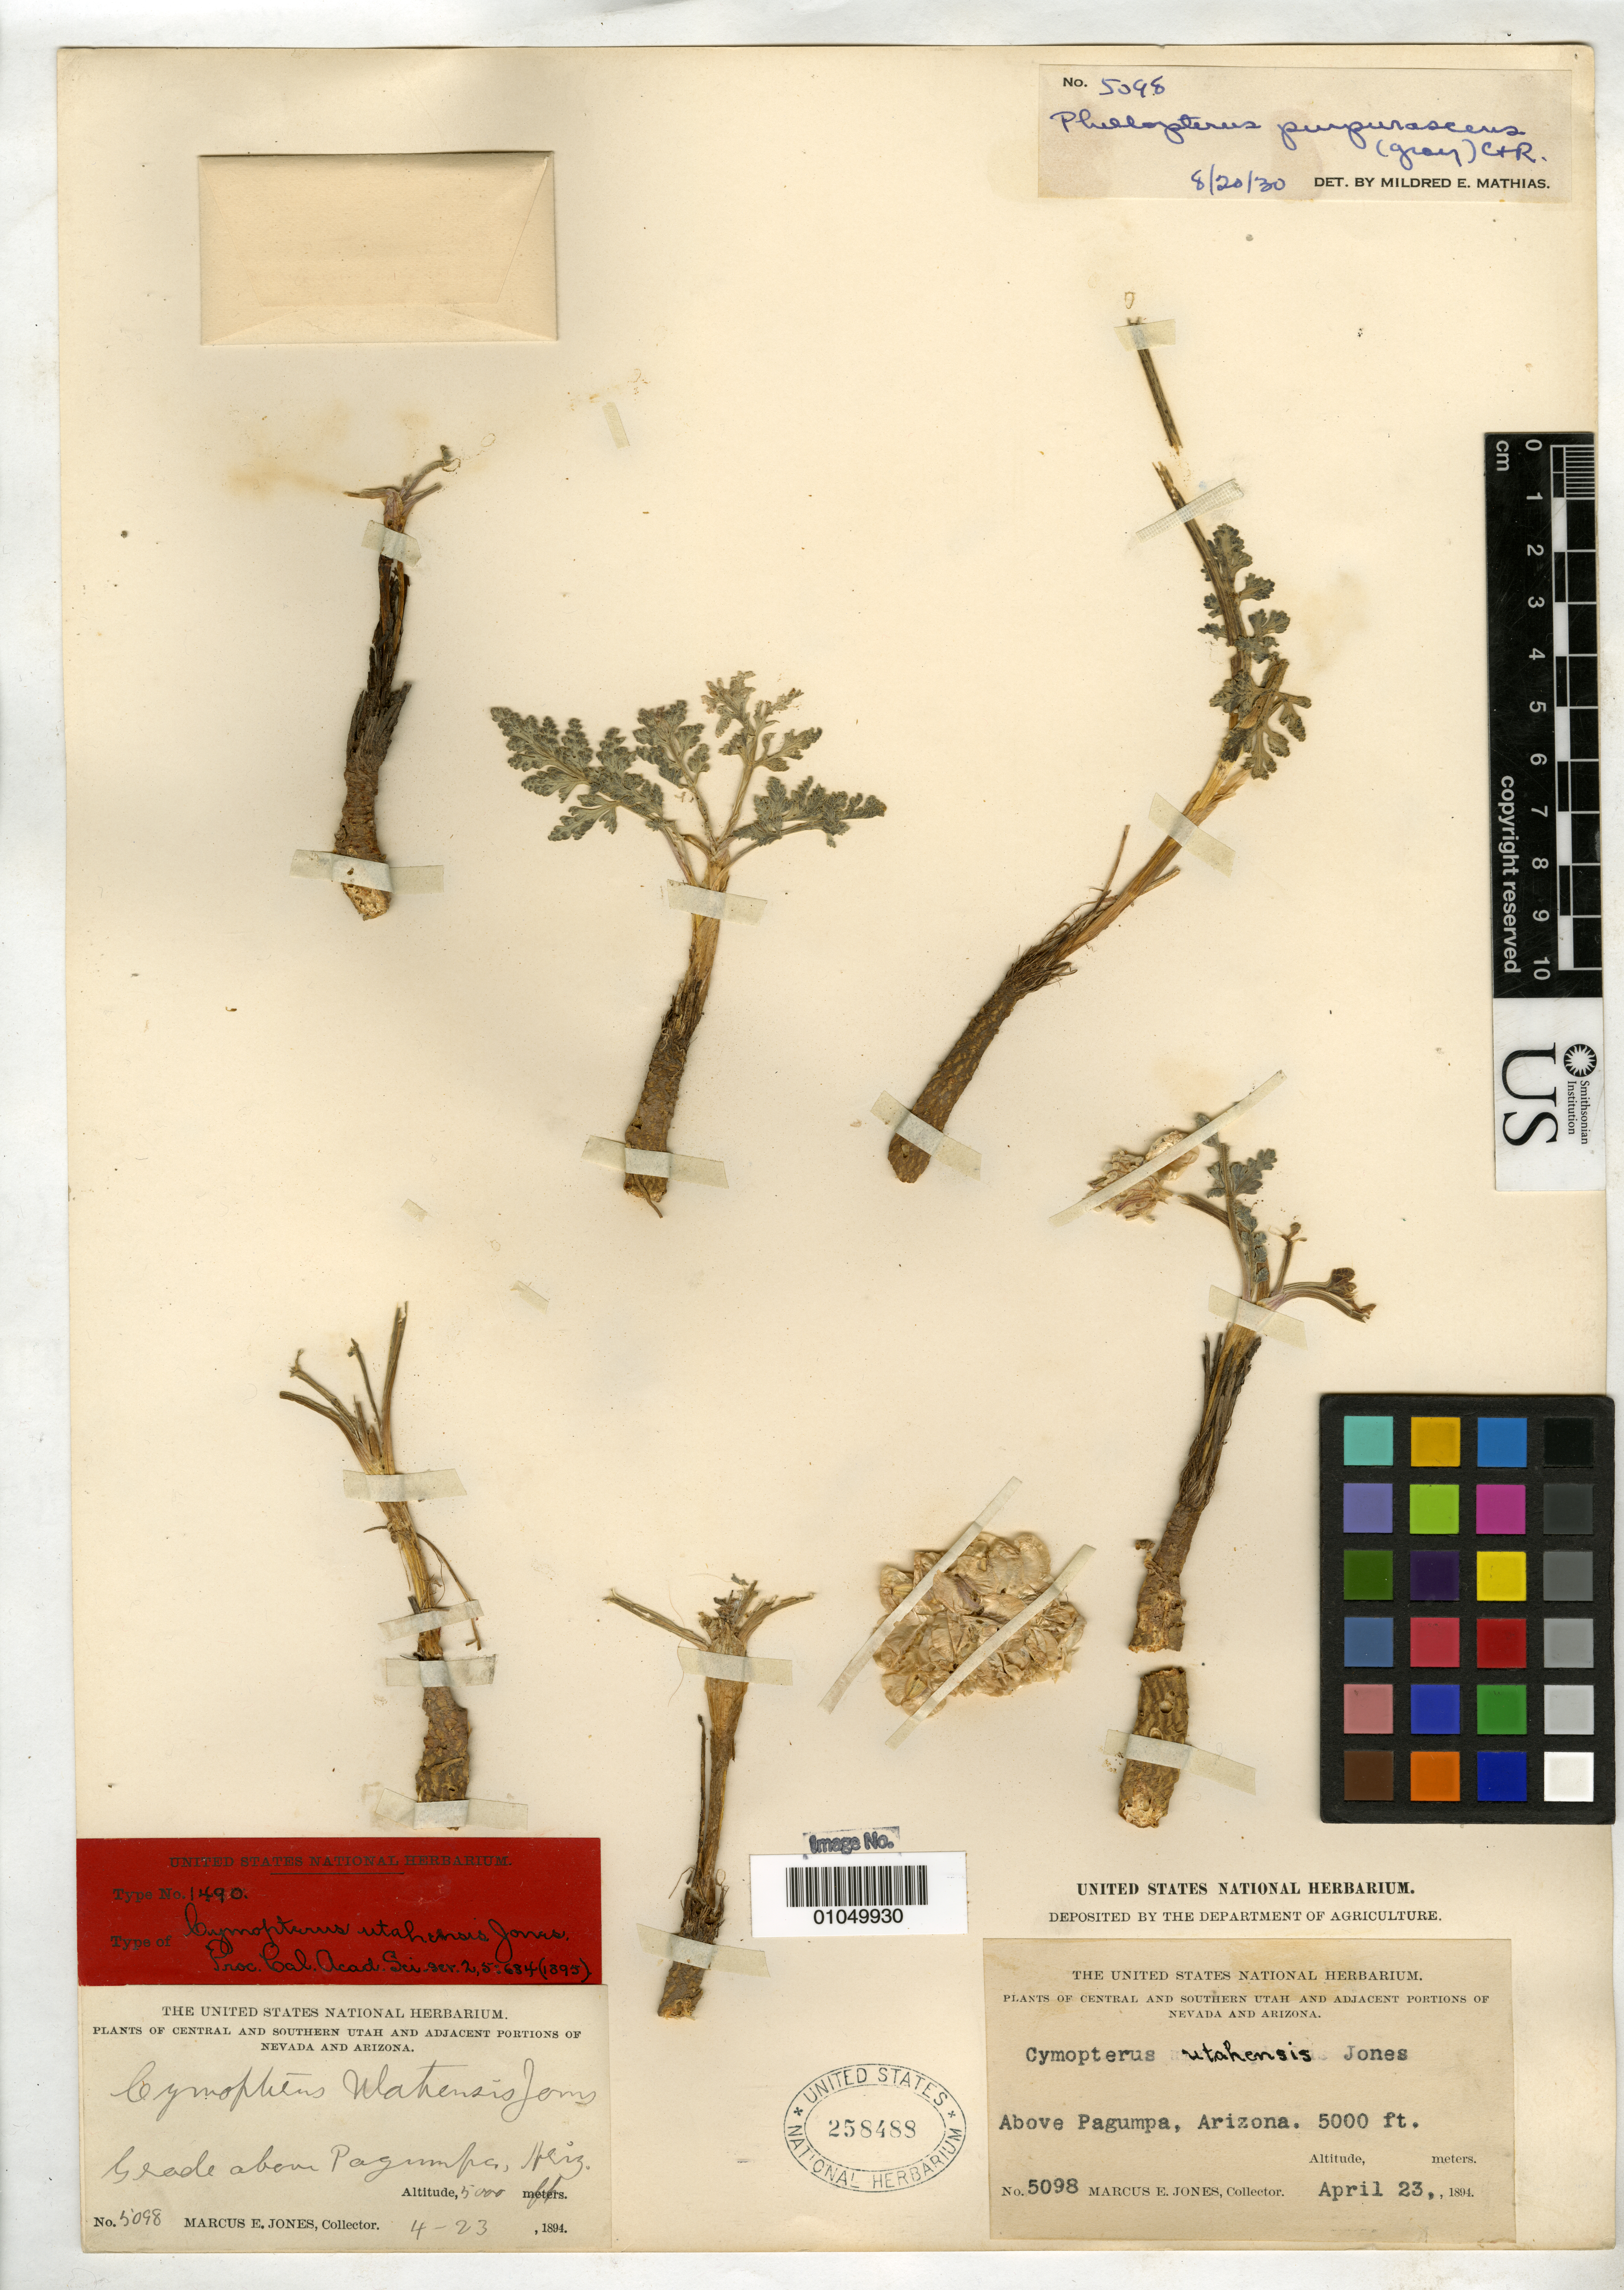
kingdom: Plantae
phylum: Tracheophyta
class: Magnoliopsida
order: Apiales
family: Apiaceae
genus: Cymopterus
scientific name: Cymopterus utahensis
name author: M.E. Jones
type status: Syntype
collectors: M. E. Jones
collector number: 5098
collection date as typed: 23 Apr 1894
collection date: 1894-04-23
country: United States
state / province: Arizona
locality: Above Pagumpa.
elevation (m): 1524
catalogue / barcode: US 258488